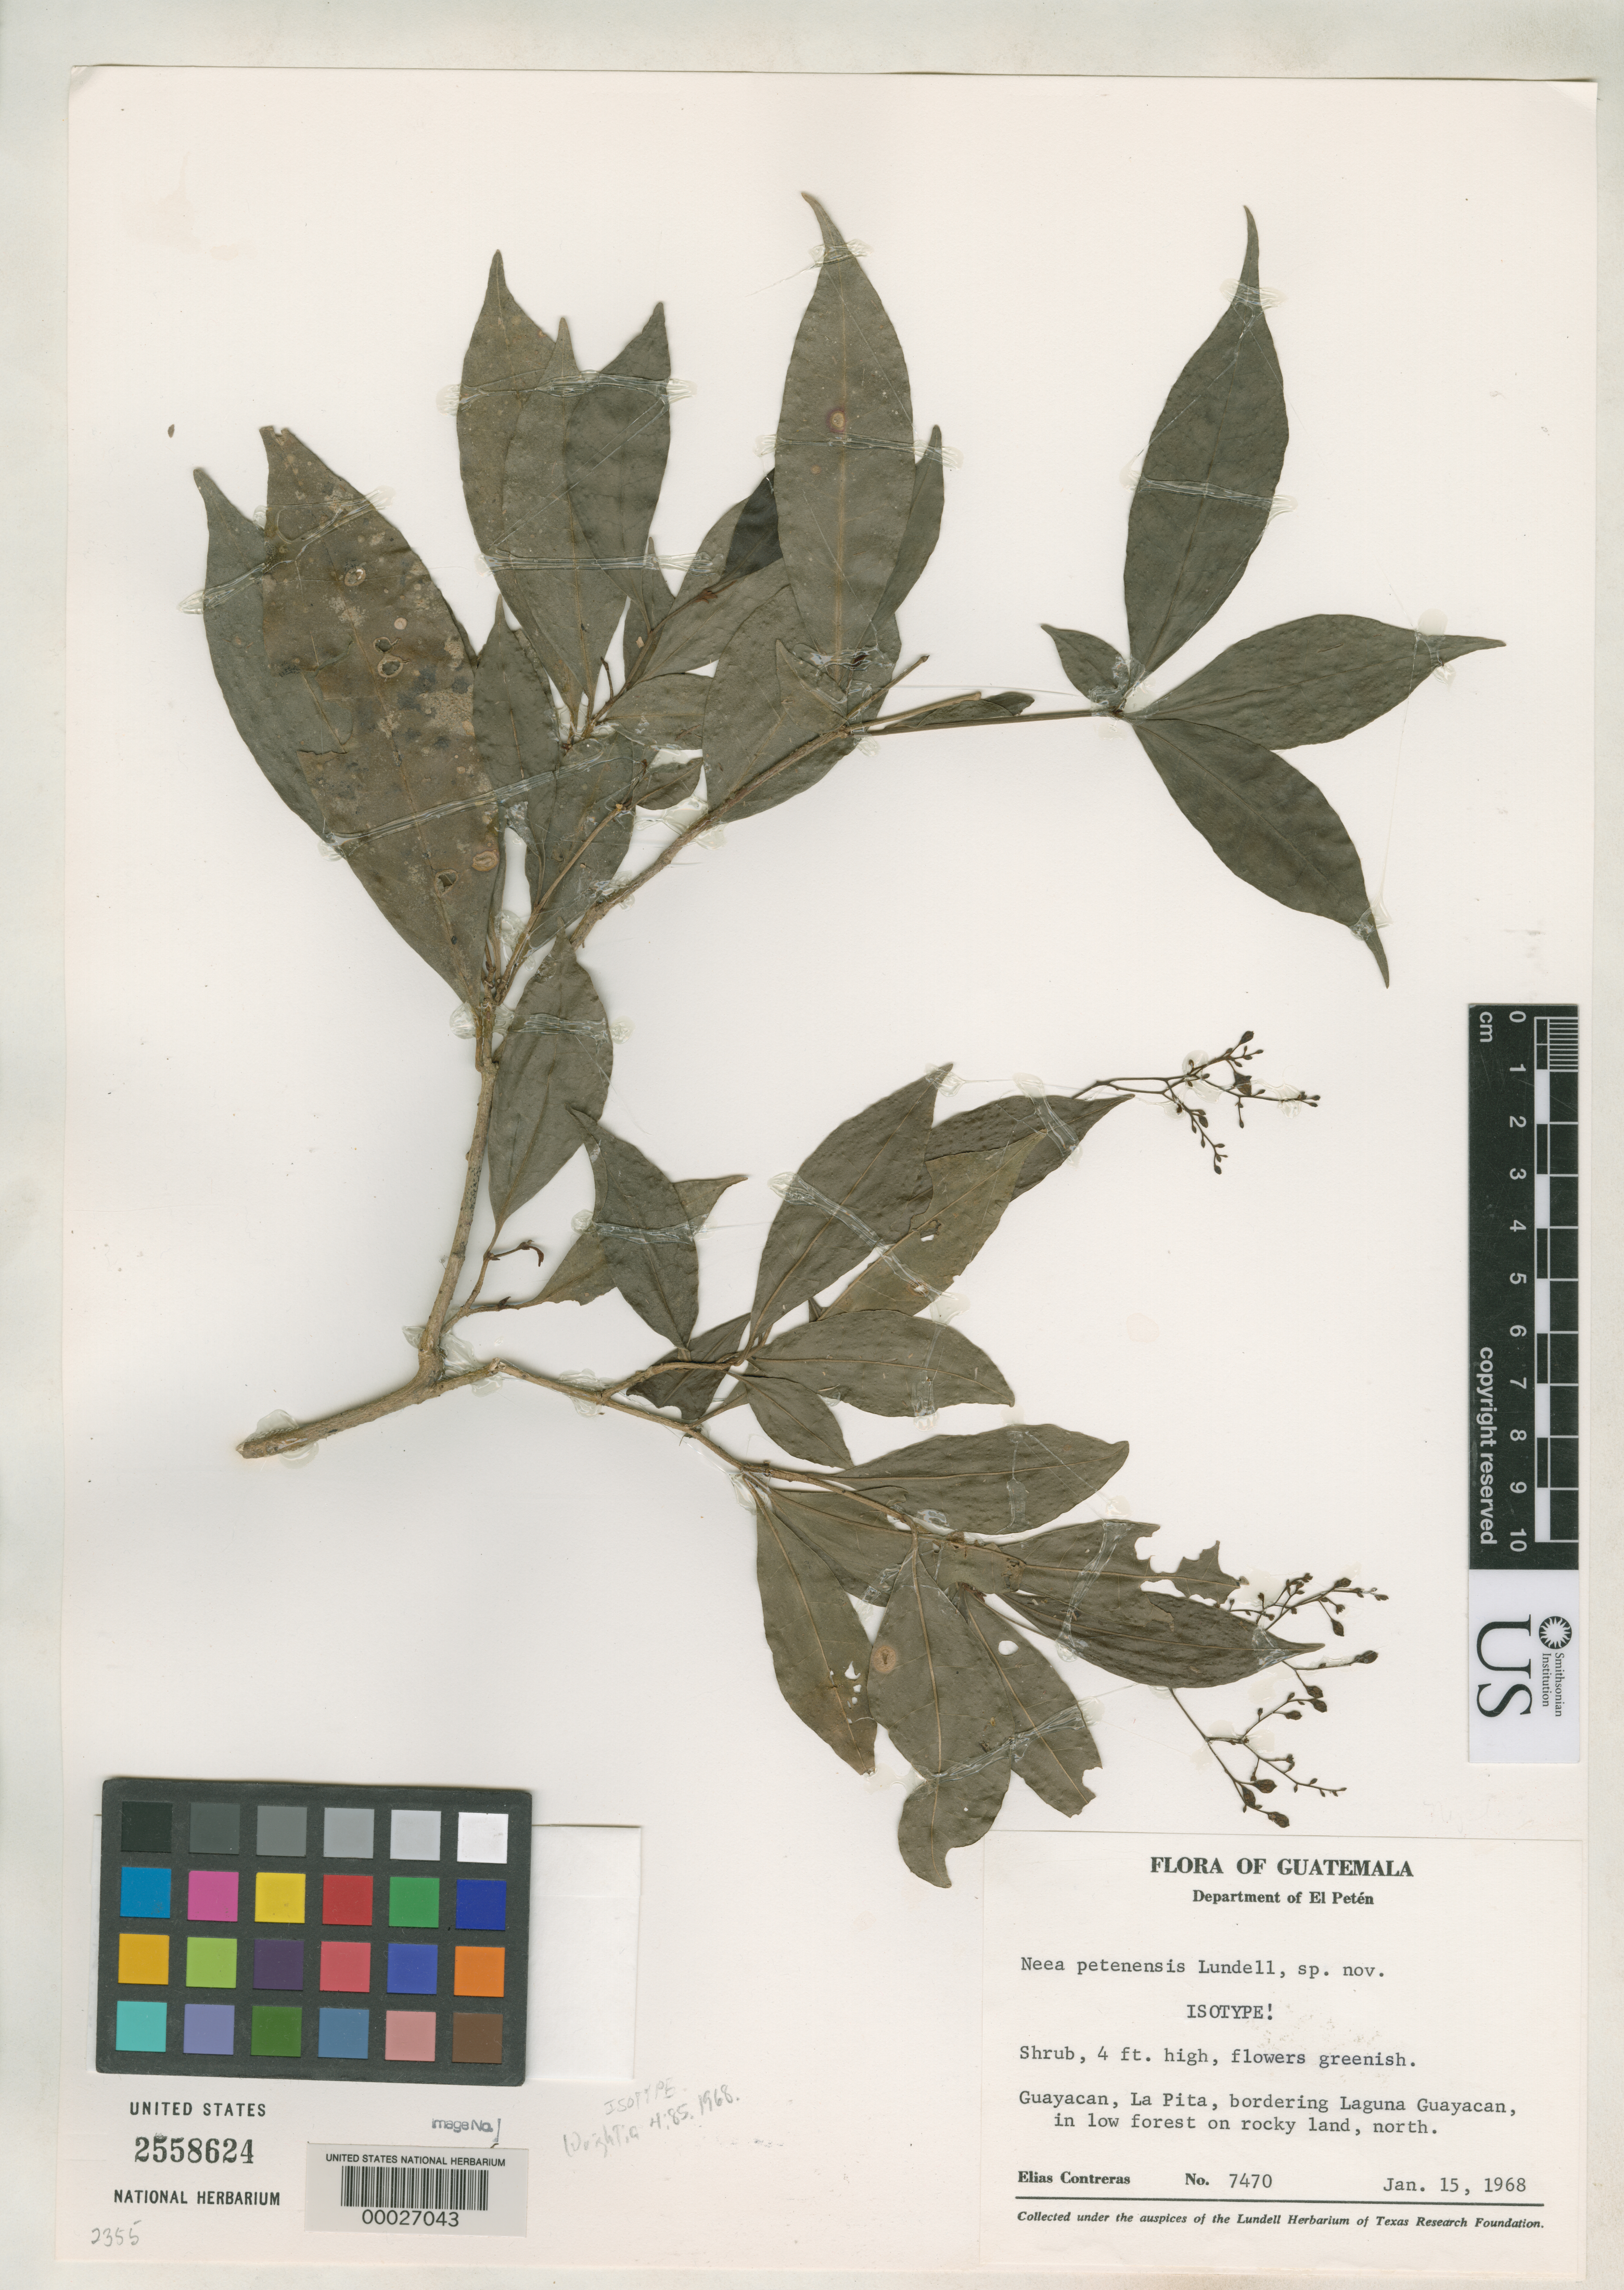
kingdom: Plantae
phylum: Tracheophyta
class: Magnoliopsida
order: Caryophyllales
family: Nyctaginaceae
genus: Neea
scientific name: Neea petenensis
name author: Lundell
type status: Isotype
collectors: E. Contreras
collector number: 7470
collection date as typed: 15 Jan 1968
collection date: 1968-01-15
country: Guatemala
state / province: El Petén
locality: Guayacan, La Pita.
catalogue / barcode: US 2558624